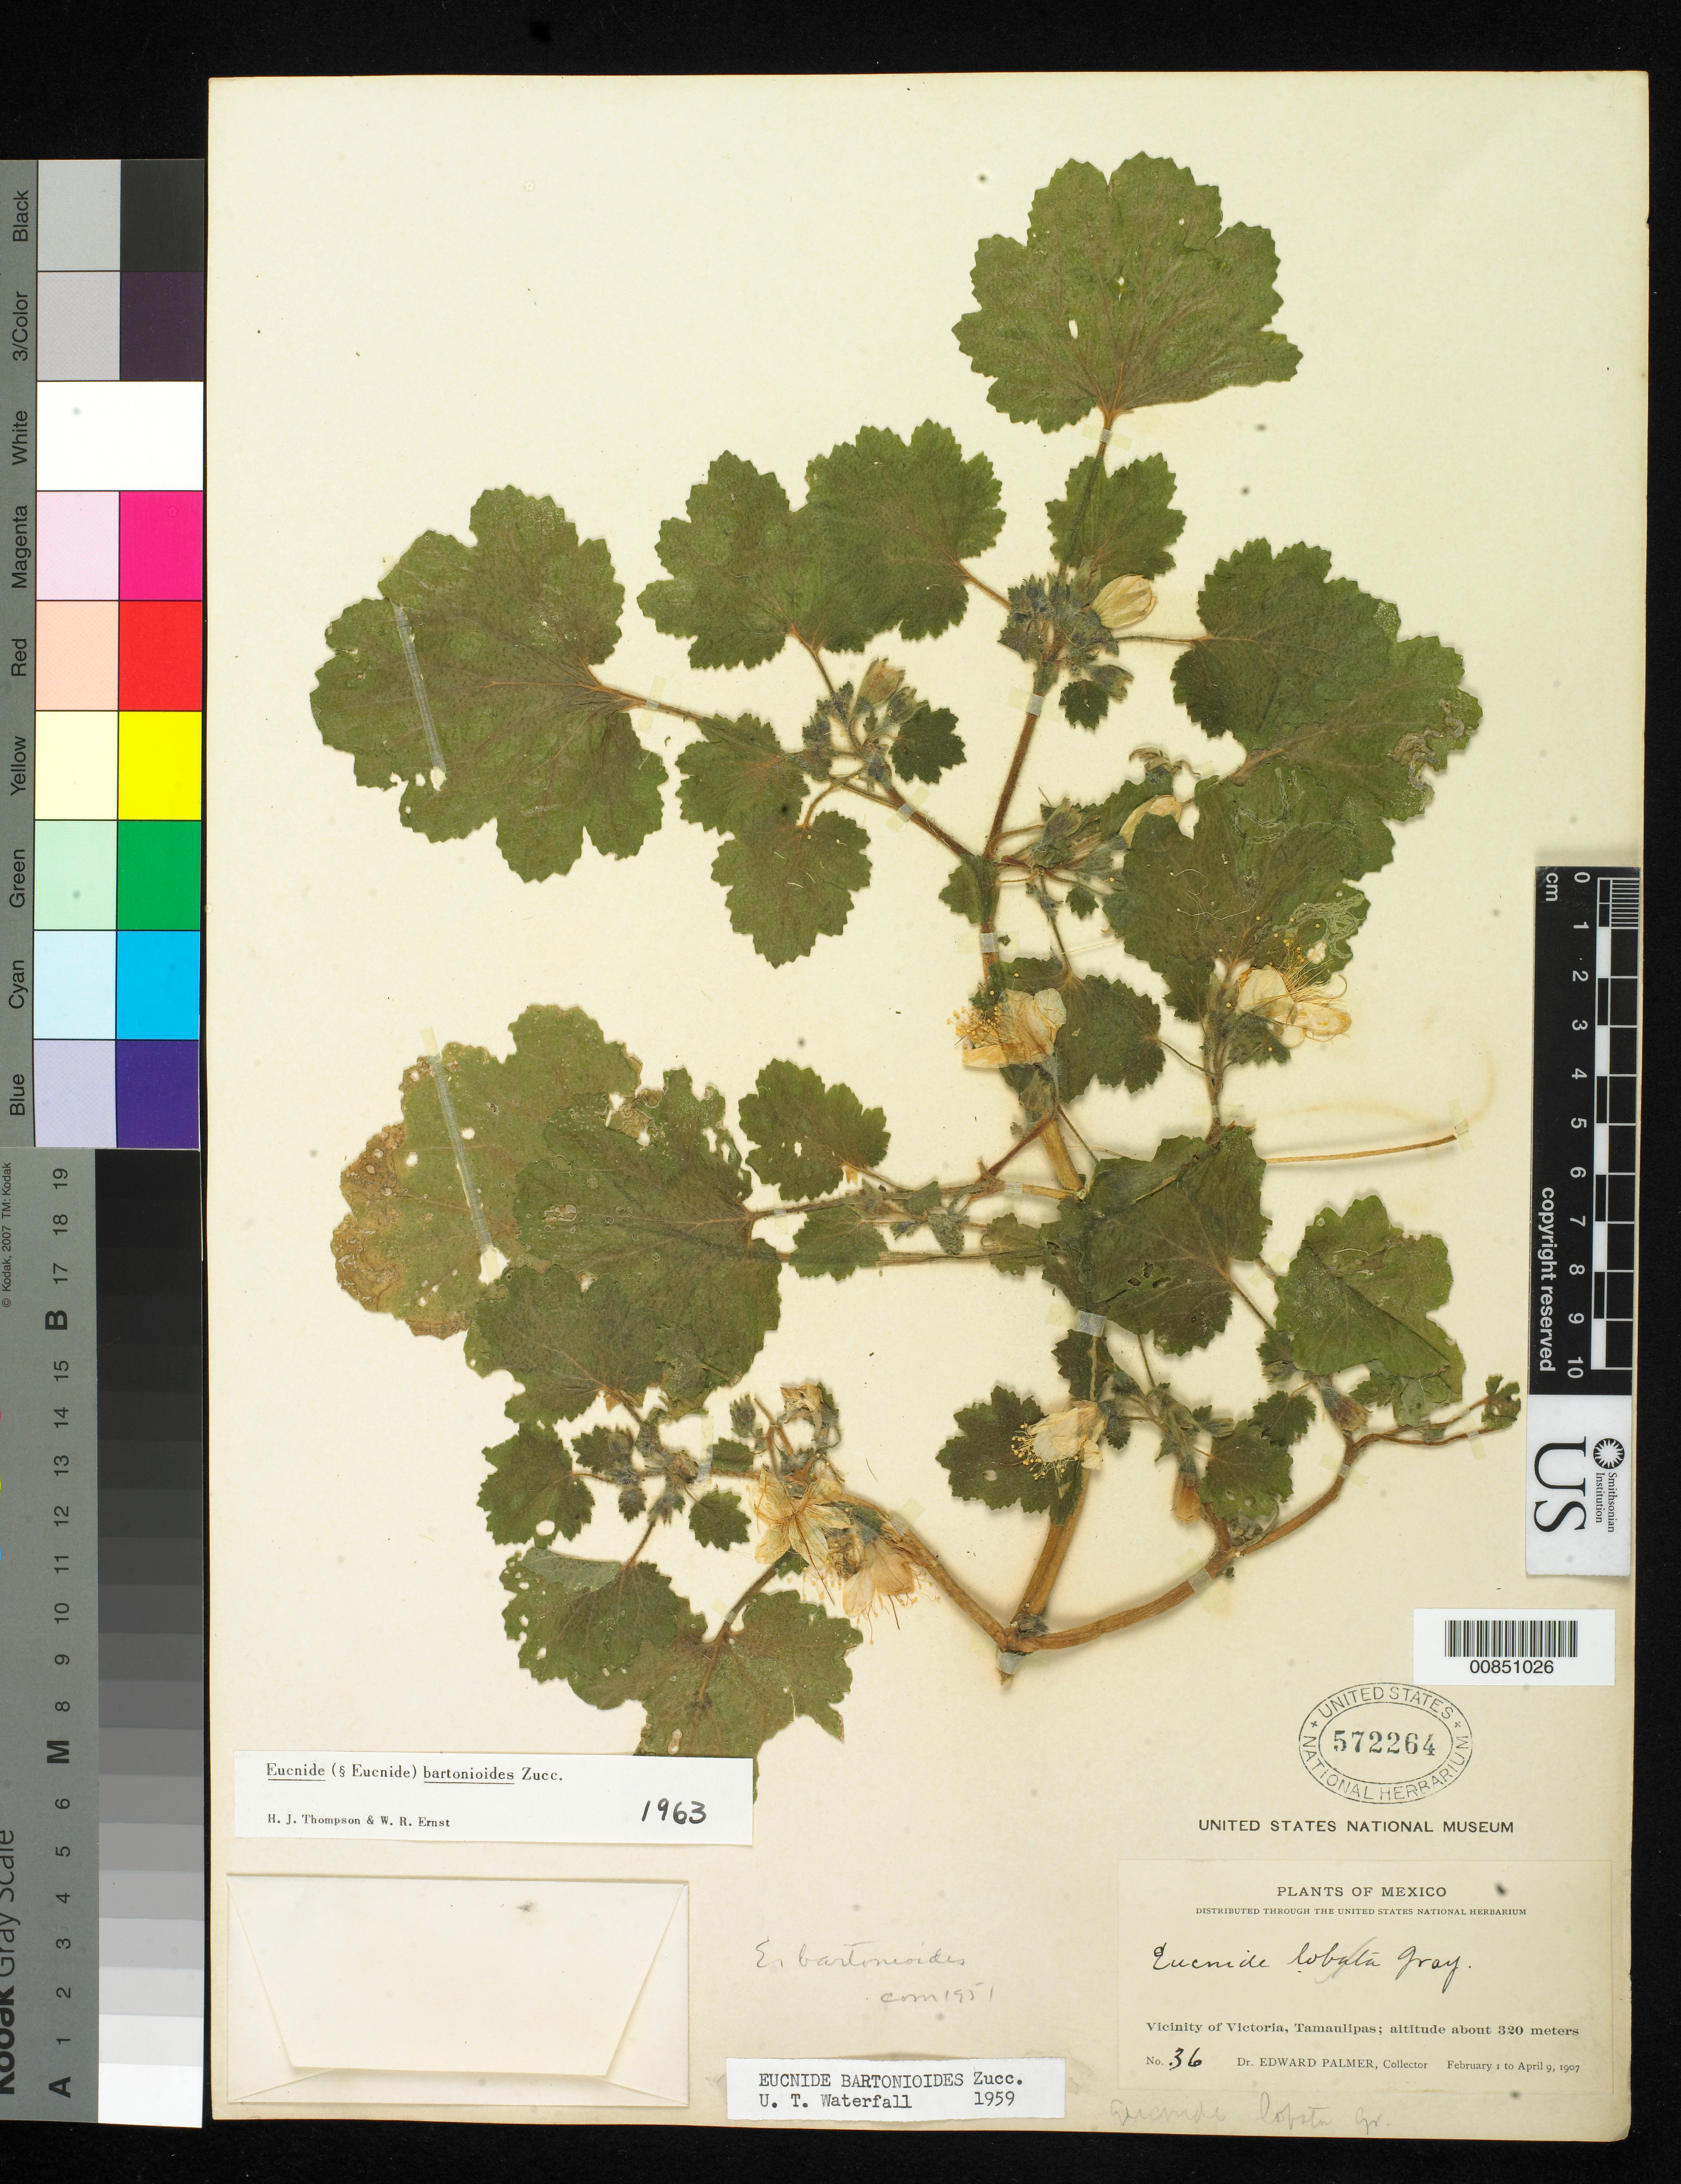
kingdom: Plantae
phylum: Tracheophyta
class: Magnoliopsida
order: Cornales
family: Loasaceae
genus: Eucnide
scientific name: Eucnide bartonioides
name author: Zucc.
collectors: E. Palmer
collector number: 36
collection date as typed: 01 Feb 1907 to 09 Apr 1907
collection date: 1907-02-01/1907-04-09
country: Mexico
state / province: Tamaulipas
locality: Vicinity of Victoria.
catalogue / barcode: US 572264